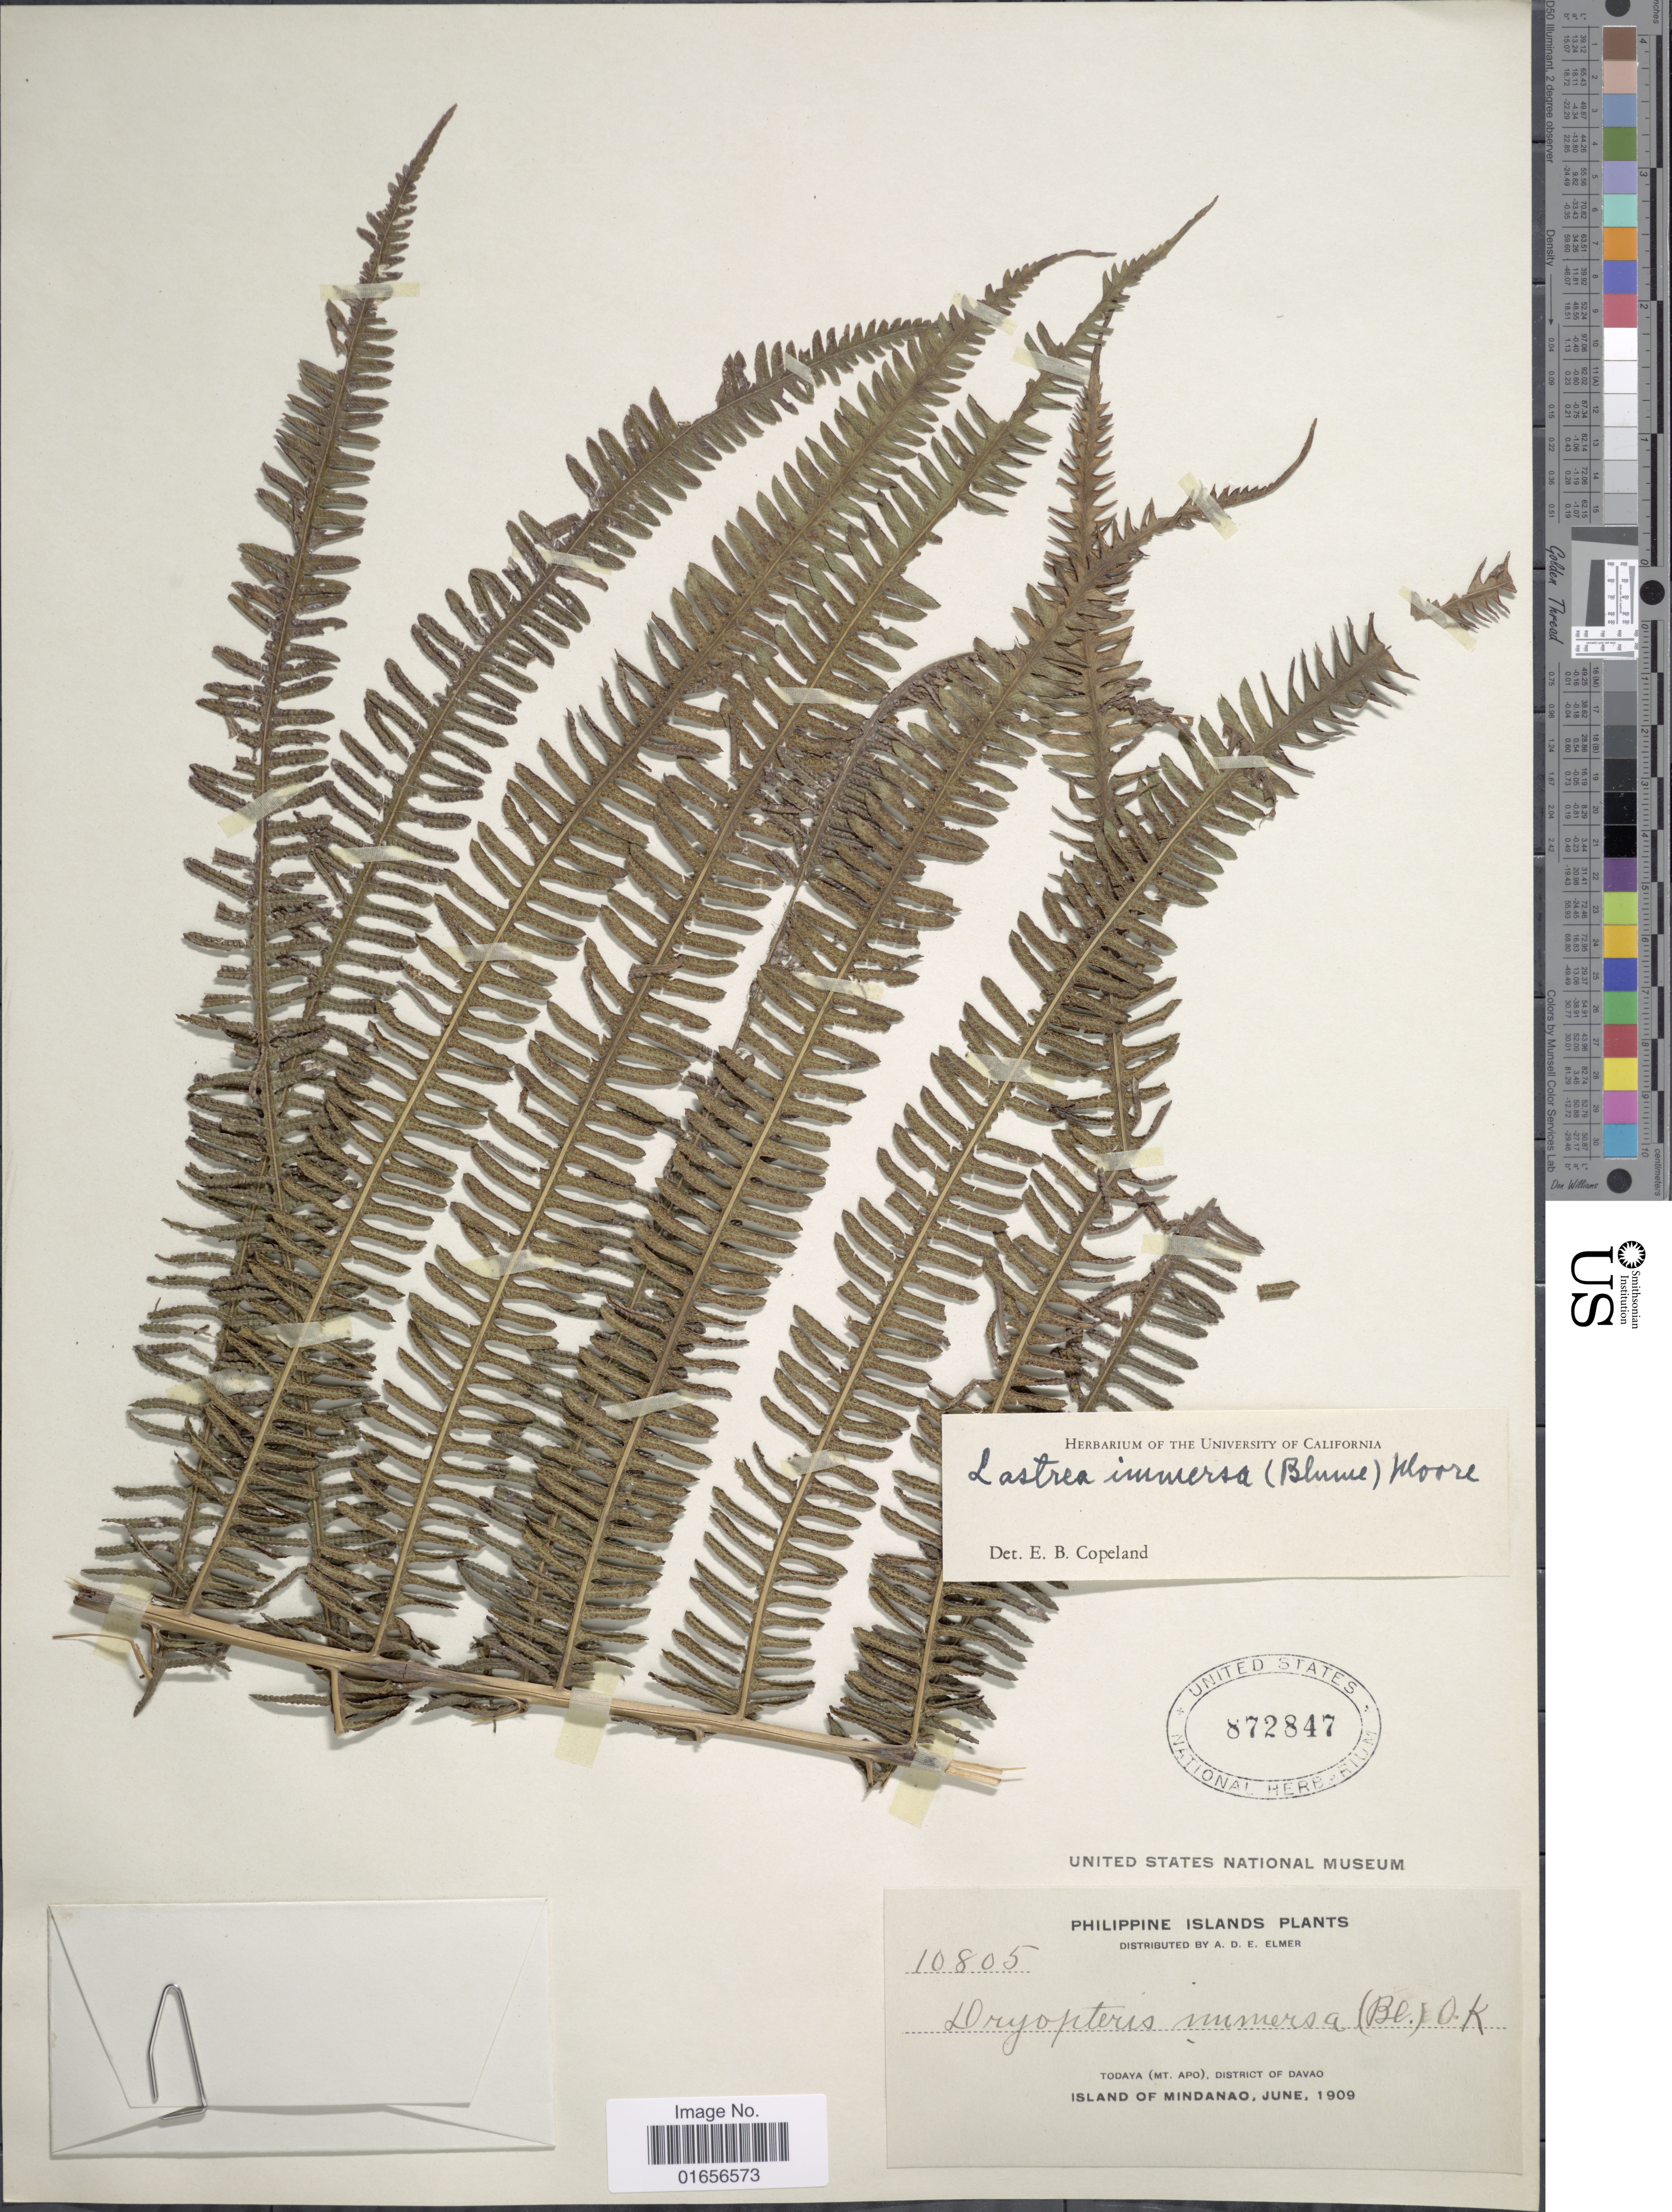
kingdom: Plantae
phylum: Tracheophyta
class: Polypodiopsida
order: Polypodiales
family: Thelypteridaceae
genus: Amphineuron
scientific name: Amphineuron immersum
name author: (Blume) Holttum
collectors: A. D. E. Elmer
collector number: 10805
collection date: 1909-06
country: Philippines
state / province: Davao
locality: Philippine Islands, Todaya ( Mt. Apo), District of Davao, Island of Mindanao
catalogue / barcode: US 872847